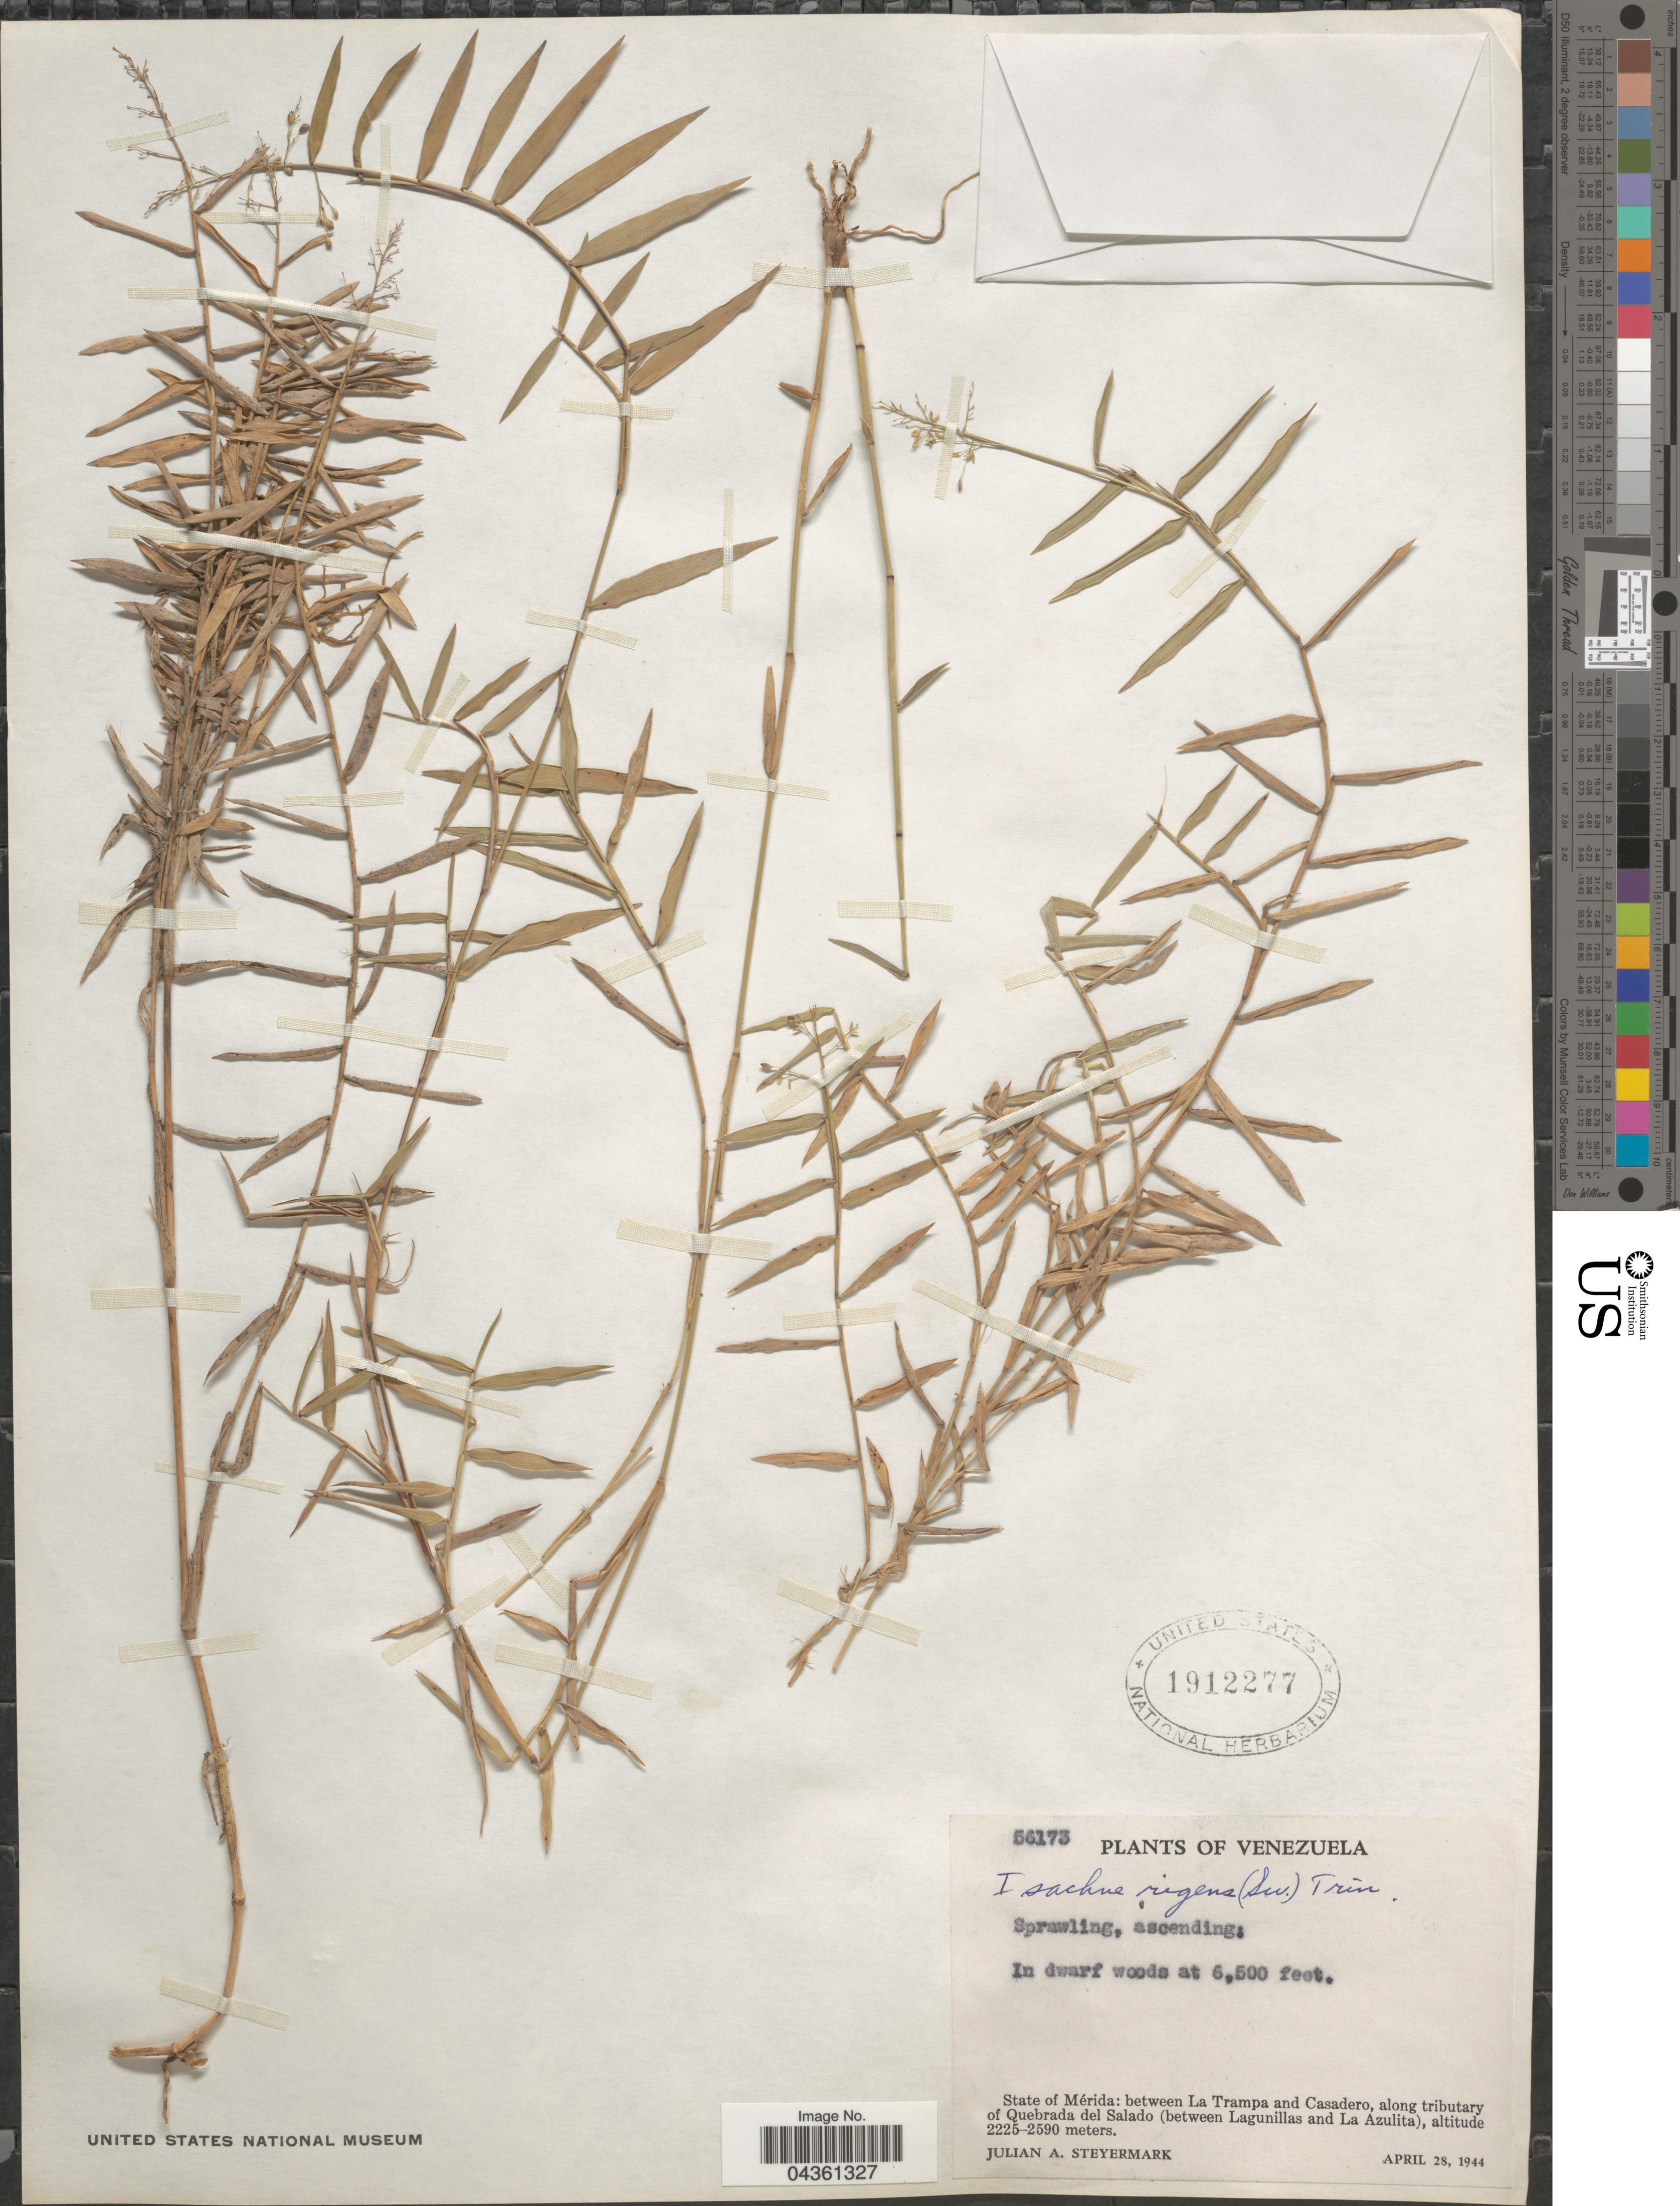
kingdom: Plantae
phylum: Tracheophyta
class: Liliopsida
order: Poales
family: Poaceae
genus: Isachne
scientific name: Isachne rigens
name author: (Sw.) Trin.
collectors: J. Steyermark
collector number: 56173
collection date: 1944-04-28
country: Venezuela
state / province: Merida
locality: In dwarf woods. Between La Trampa and Casadero, along tributary of Quebrada del Salado (between Lagunillas and La Azulita).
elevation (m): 2225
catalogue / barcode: US 1912277